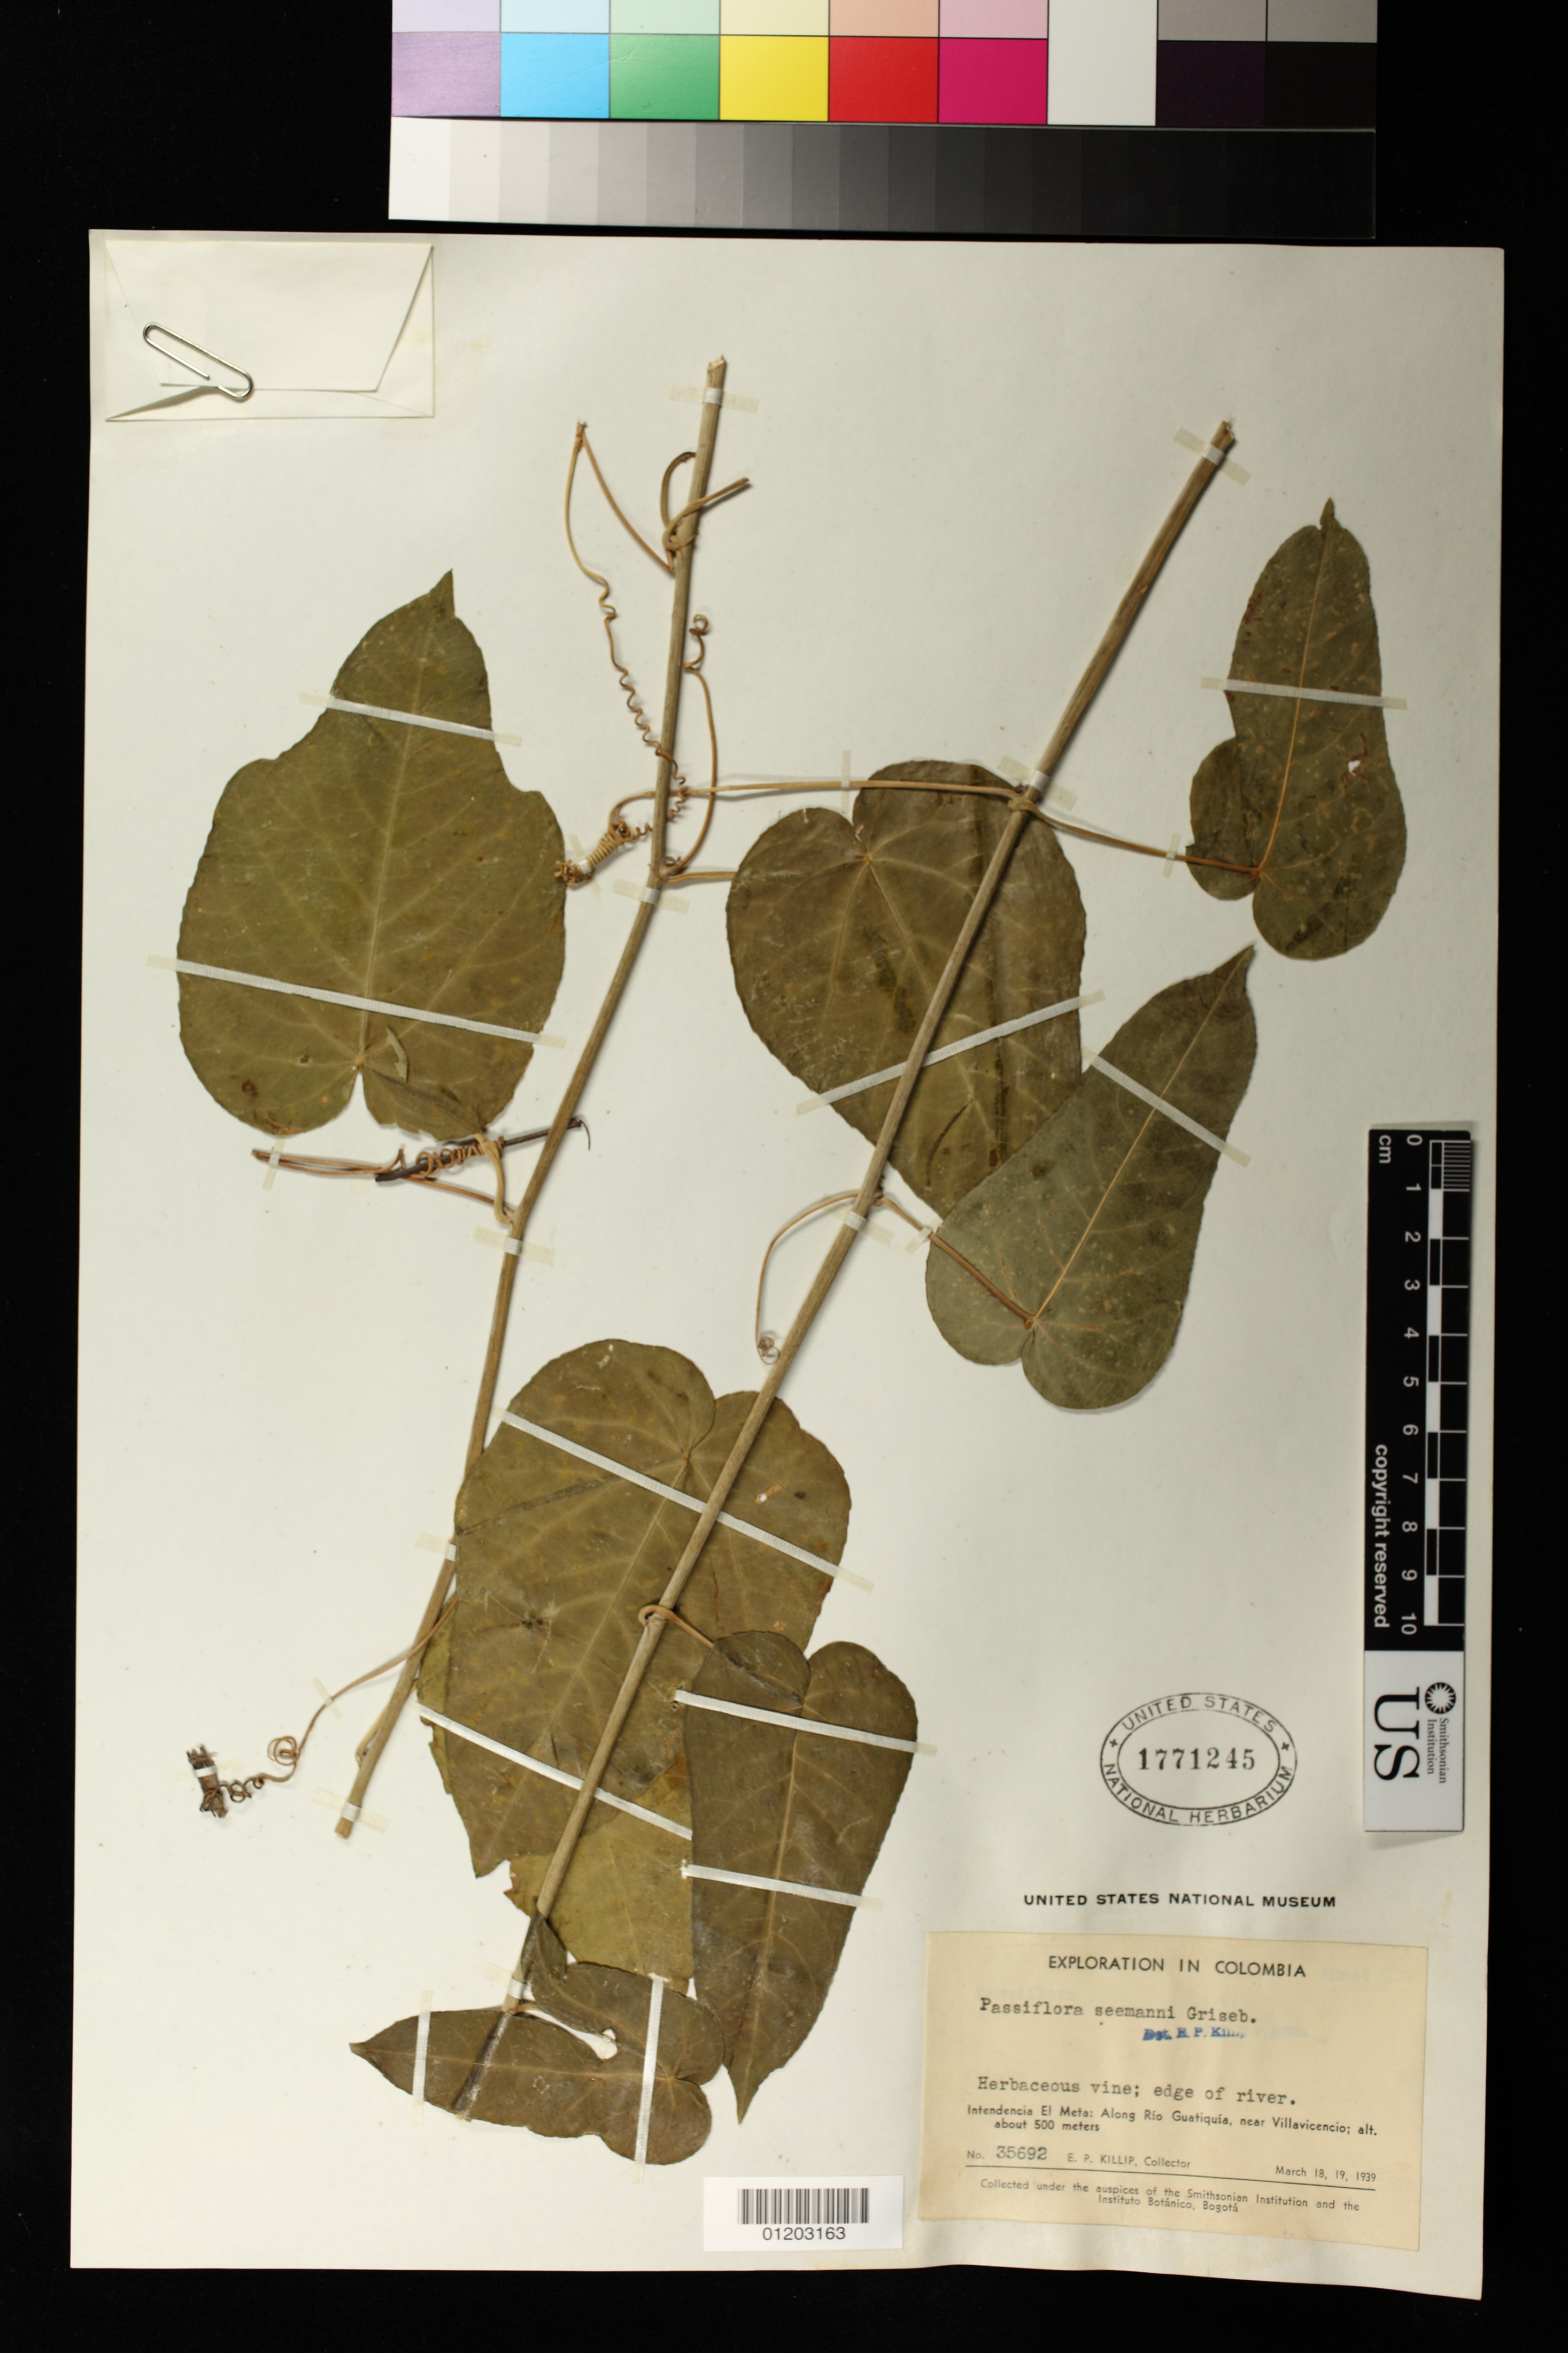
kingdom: Plantae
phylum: Tracheophyta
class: Magnoliopsida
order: Malpighiales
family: Passifloraceae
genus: Passiflora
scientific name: Passiflora seemannii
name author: Griseb.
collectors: E. P. Killip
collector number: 35692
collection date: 1939-03-18/1939-03-19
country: Colombia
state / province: Meta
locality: Rio Guatiquia, Villavicencio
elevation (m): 500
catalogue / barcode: US 1771245